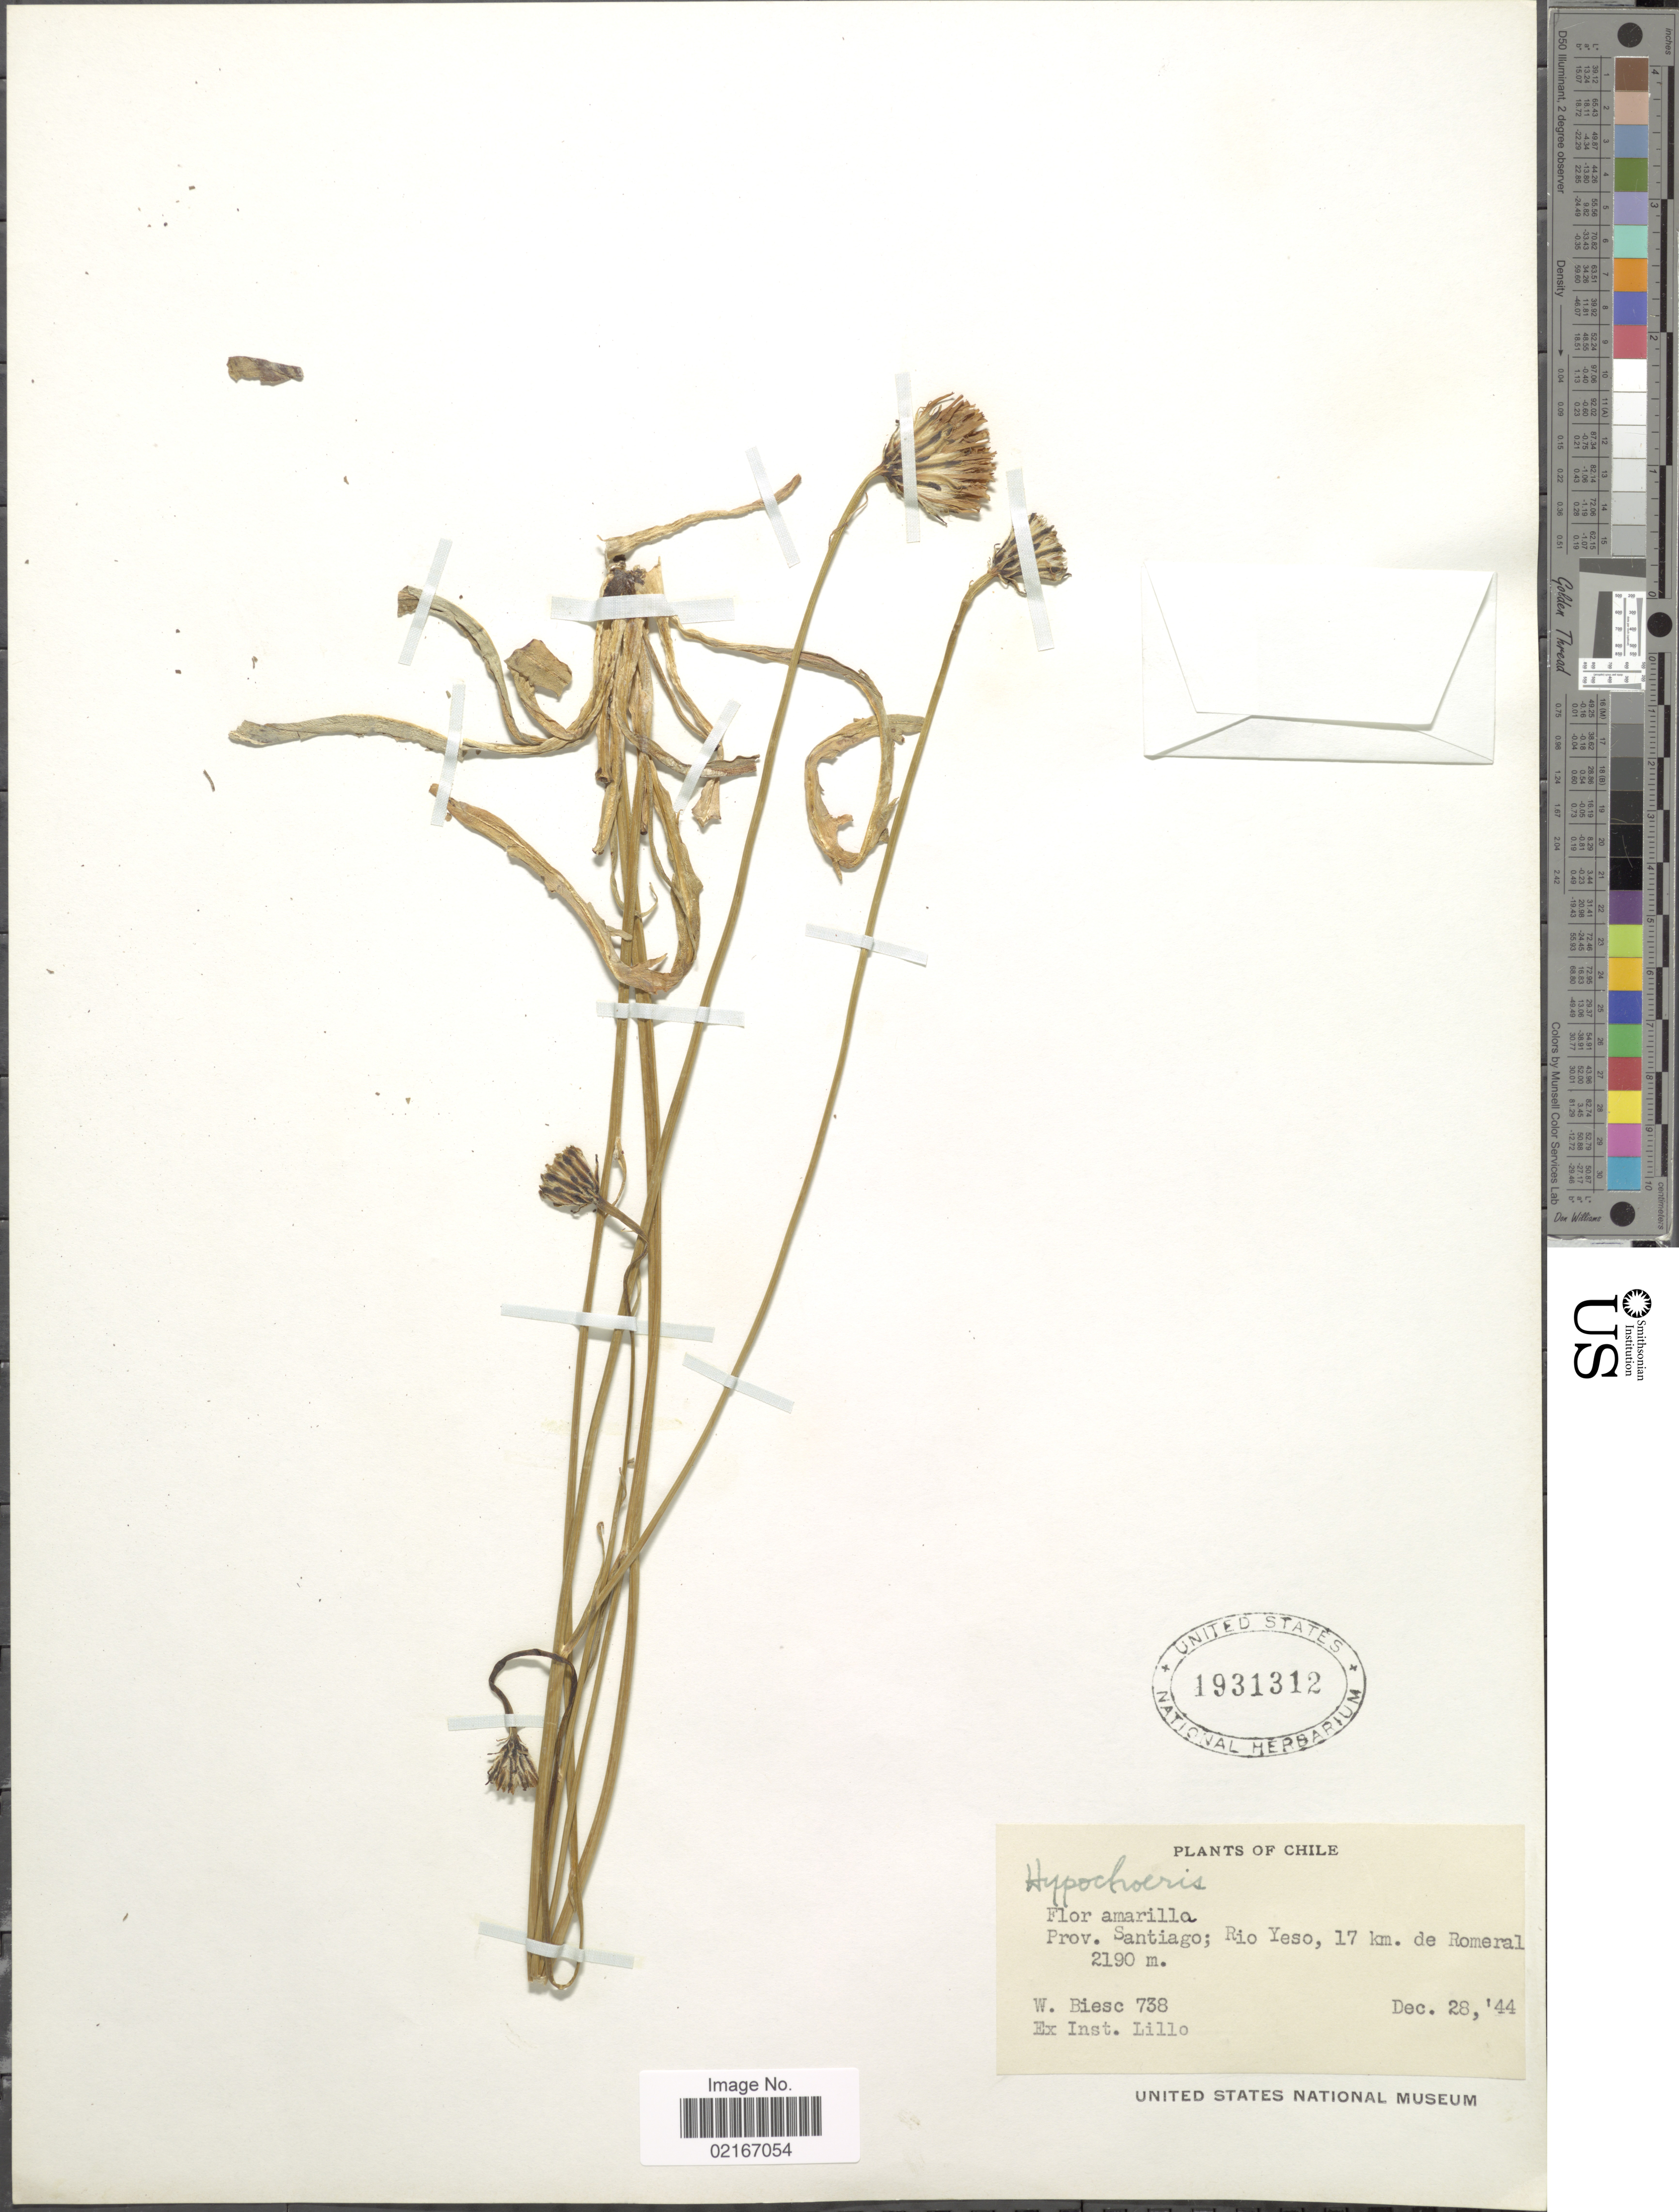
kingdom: Plantae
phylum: Tracheophyta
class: Magnoliopsida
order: Asterales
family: Asteraceae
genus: Hypochaeris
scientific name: Hypochaeris sp.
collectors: W. Biese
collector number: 738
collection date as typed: Transcribed d/m/y: 28/12/44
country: Chile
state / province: Región Metropolitana (RM)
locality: Prov. Santiago: Rio Yeso, 17 km. de Romeral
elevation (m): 2190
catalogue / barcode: US 1931312